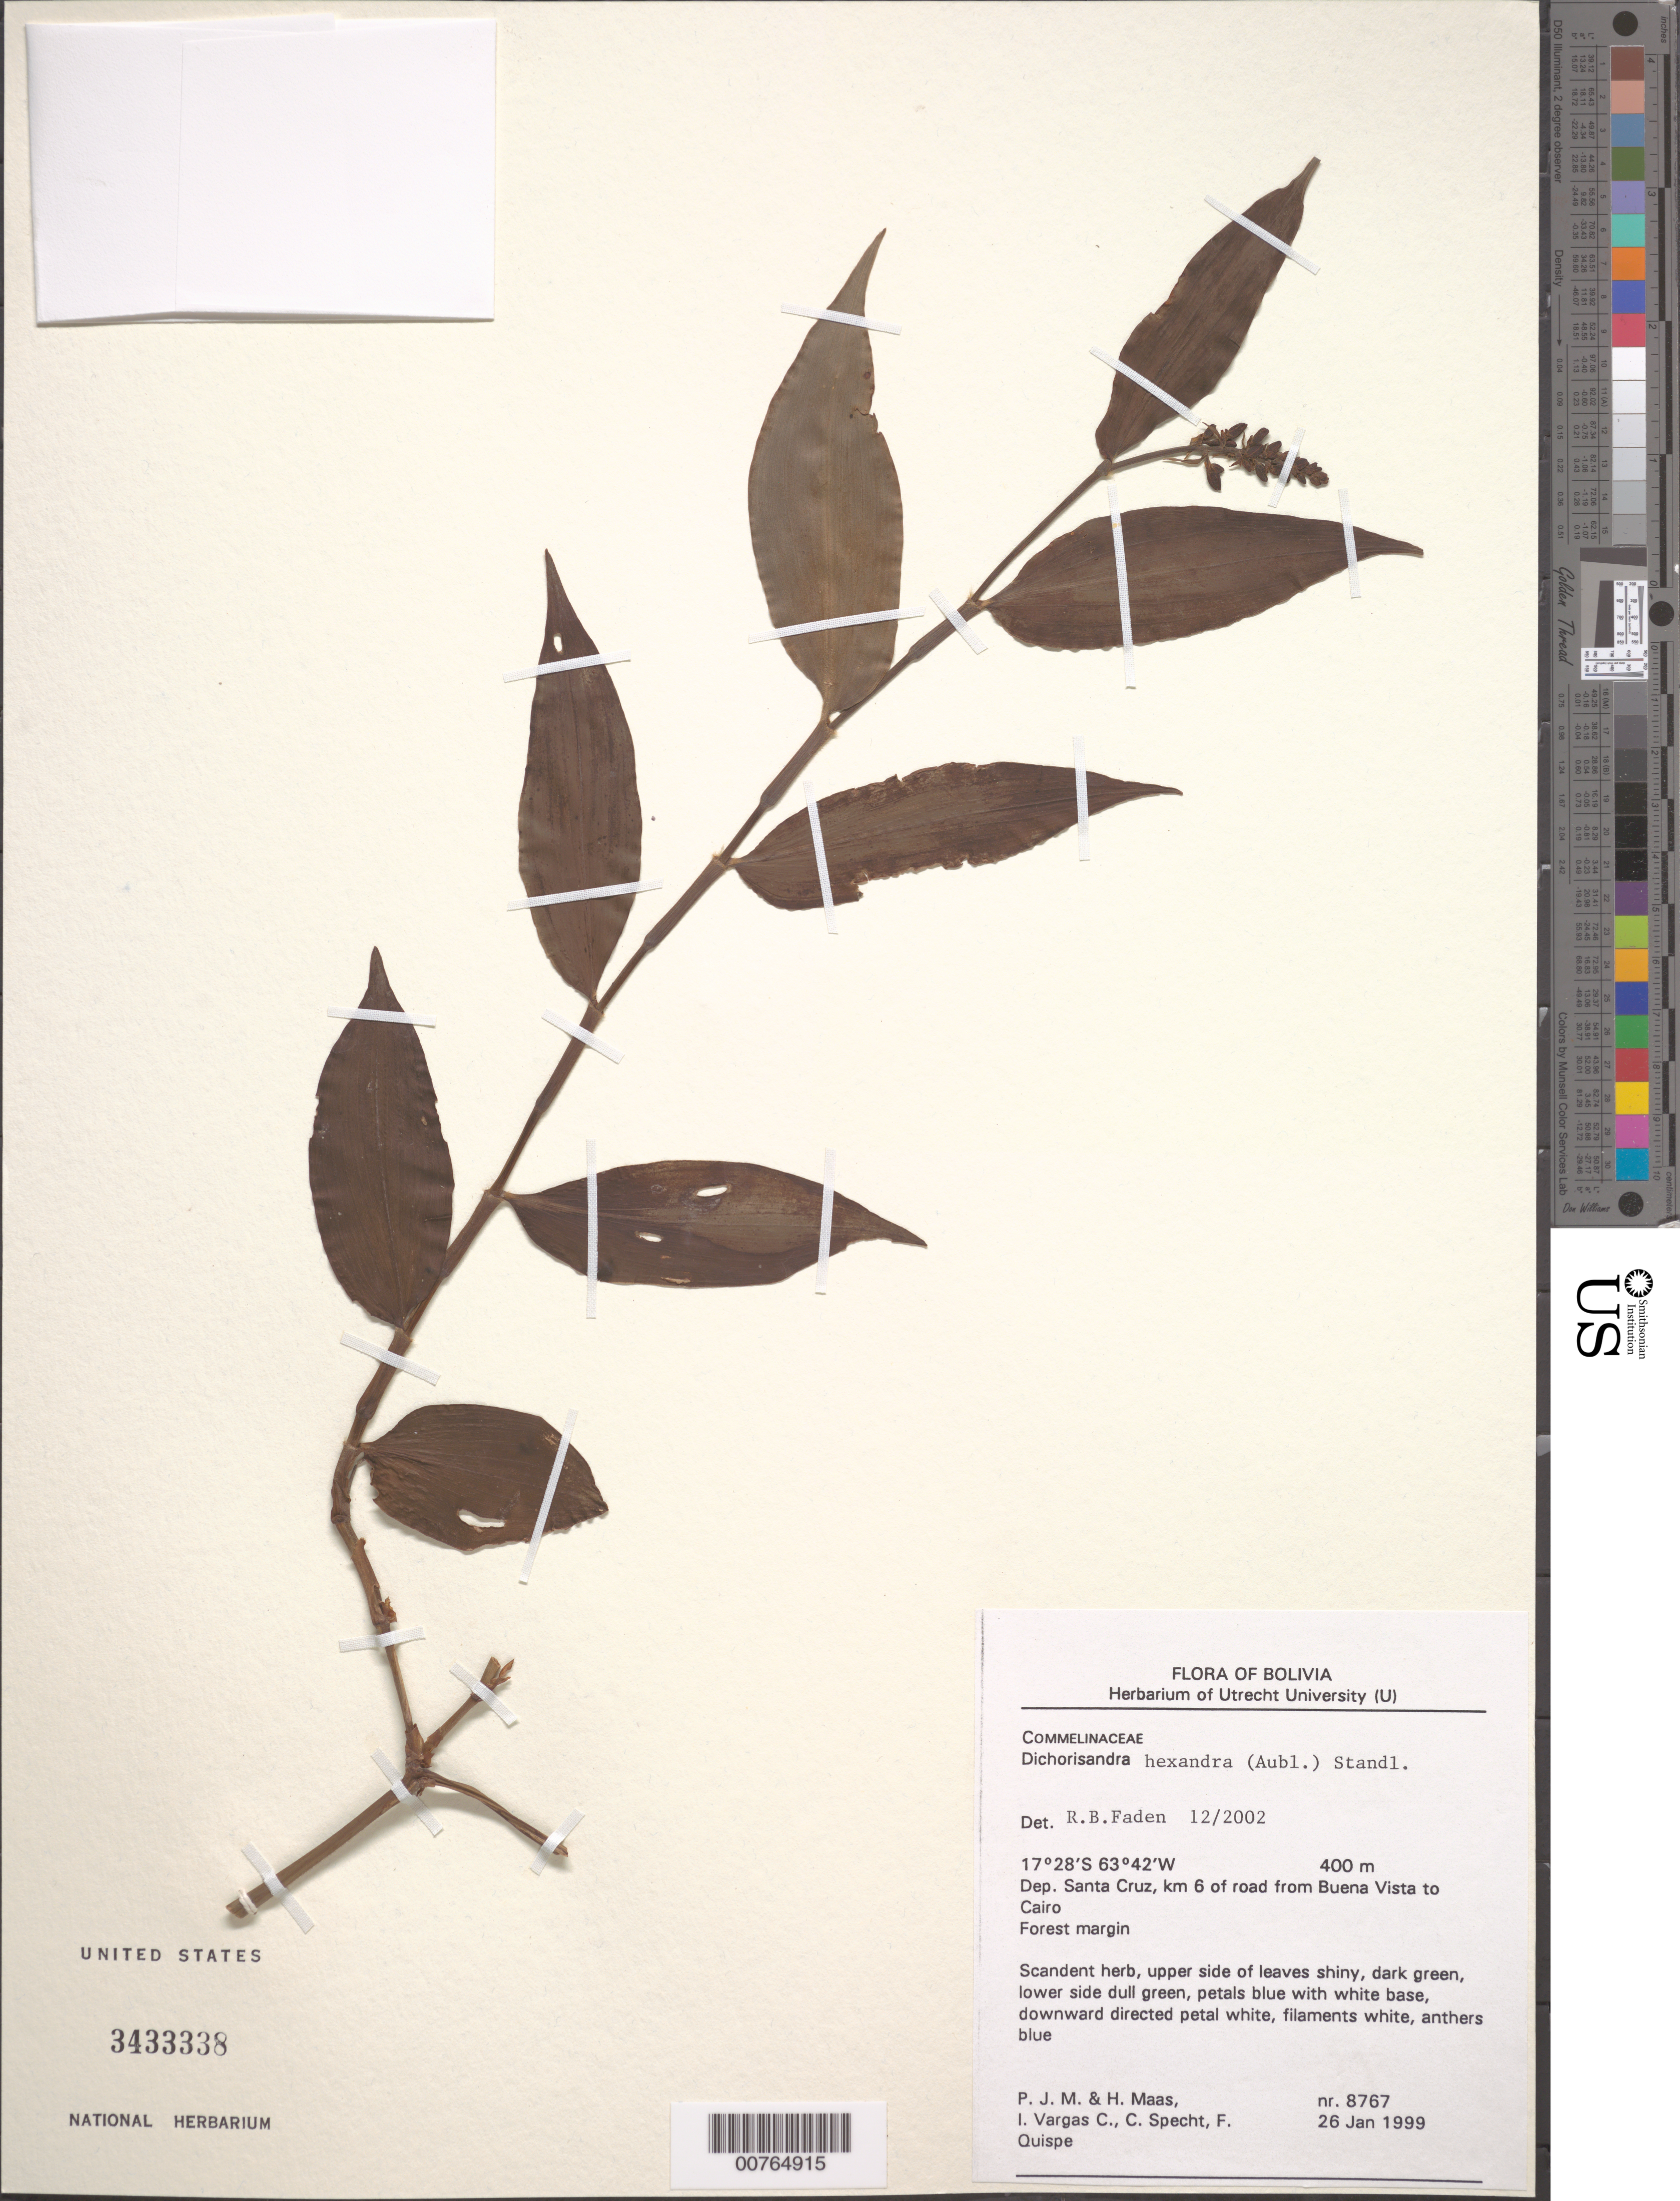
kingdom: Plantae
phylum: Tracheophyta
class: Liliopsida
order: Commelinales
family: Commelinaceae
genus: Dichorisandra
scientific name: Dichorisandra hexandra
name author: (Aubl.) Standl.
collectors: P. Maas, H. Maas van de Kamer, I. G. Vargas C., C. D. Specht & F. Quispe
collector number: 8767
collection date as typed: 26 Jan 1999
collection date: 1999-01-26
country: Bolivia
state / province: Santa Cruz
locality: Road from Buena Vista to Cairo.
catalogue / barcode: US 3433338